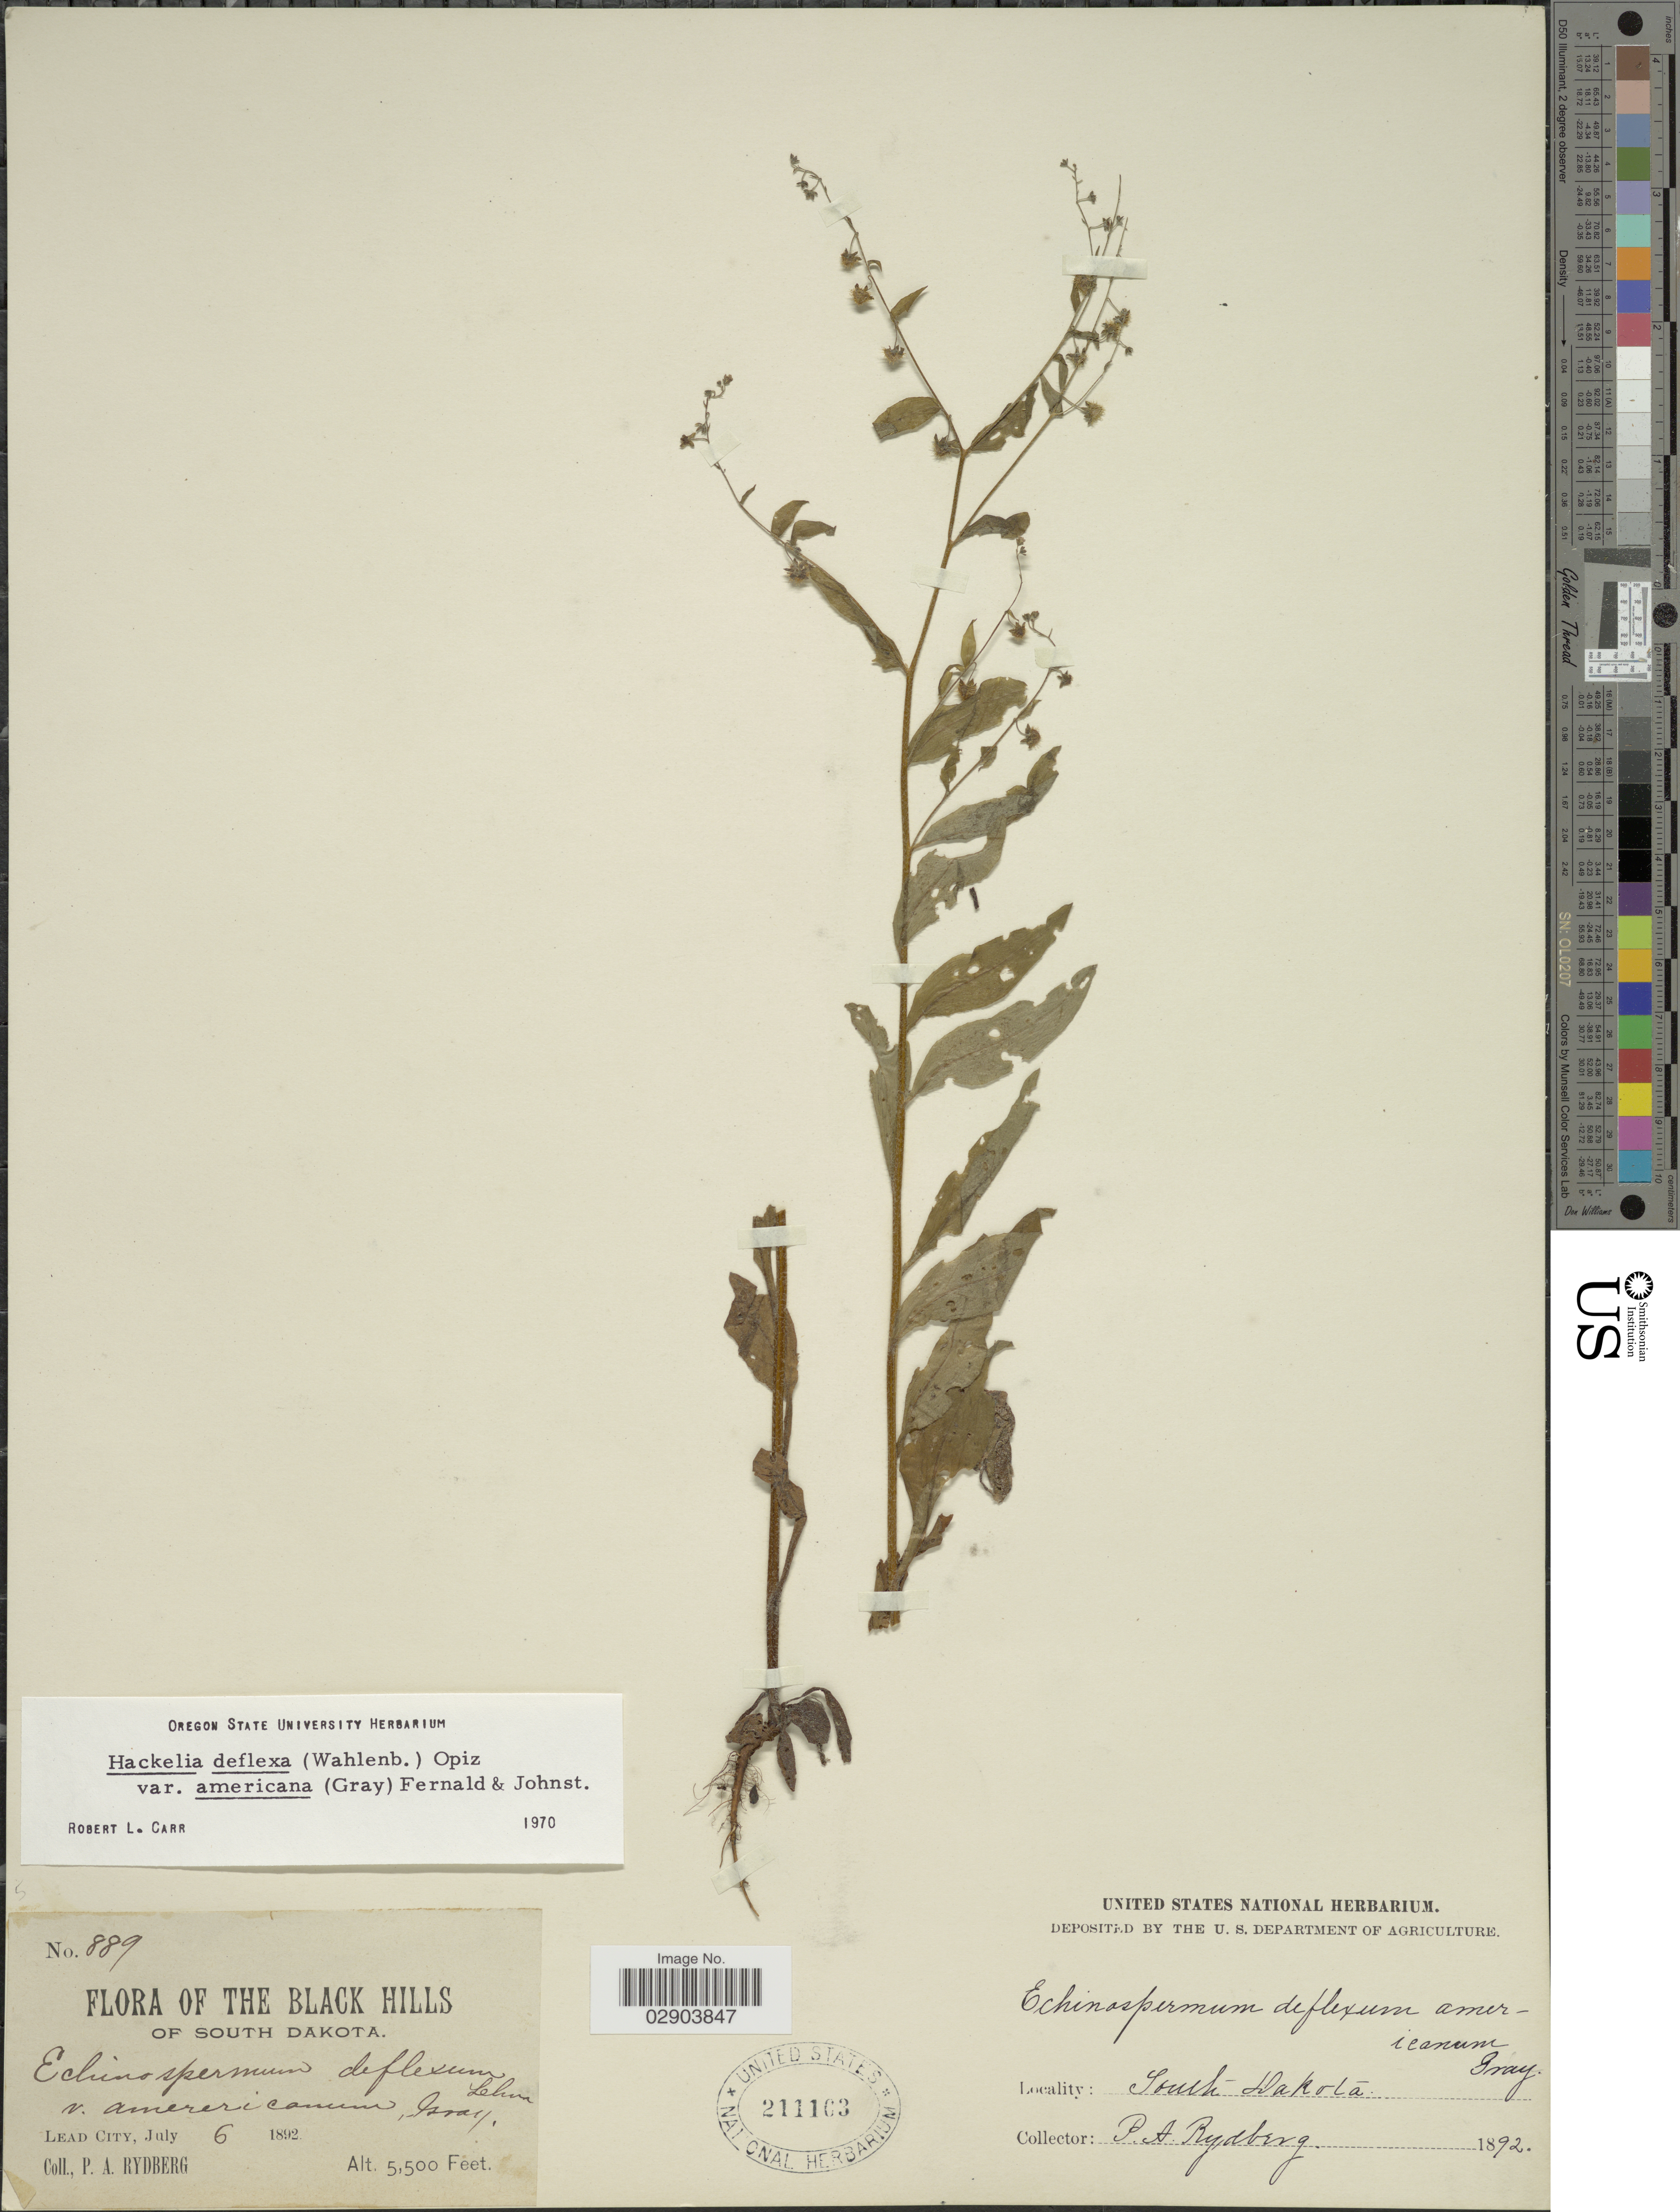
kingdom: Plantae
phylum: Tracheophyta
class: Magnoliopsida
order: Boraginales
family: Boraginaceae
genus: Hackelia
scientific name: Hackelia deflexa var. americana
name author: (A. Gray) Fernald & I.M. Johnst.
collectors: P. A. Rydberg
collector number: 889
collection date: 1892-07-06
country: United States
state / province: South Dakota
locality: The Black Hills, Lead City, Isray.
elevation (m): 1676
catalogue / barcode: US 211163